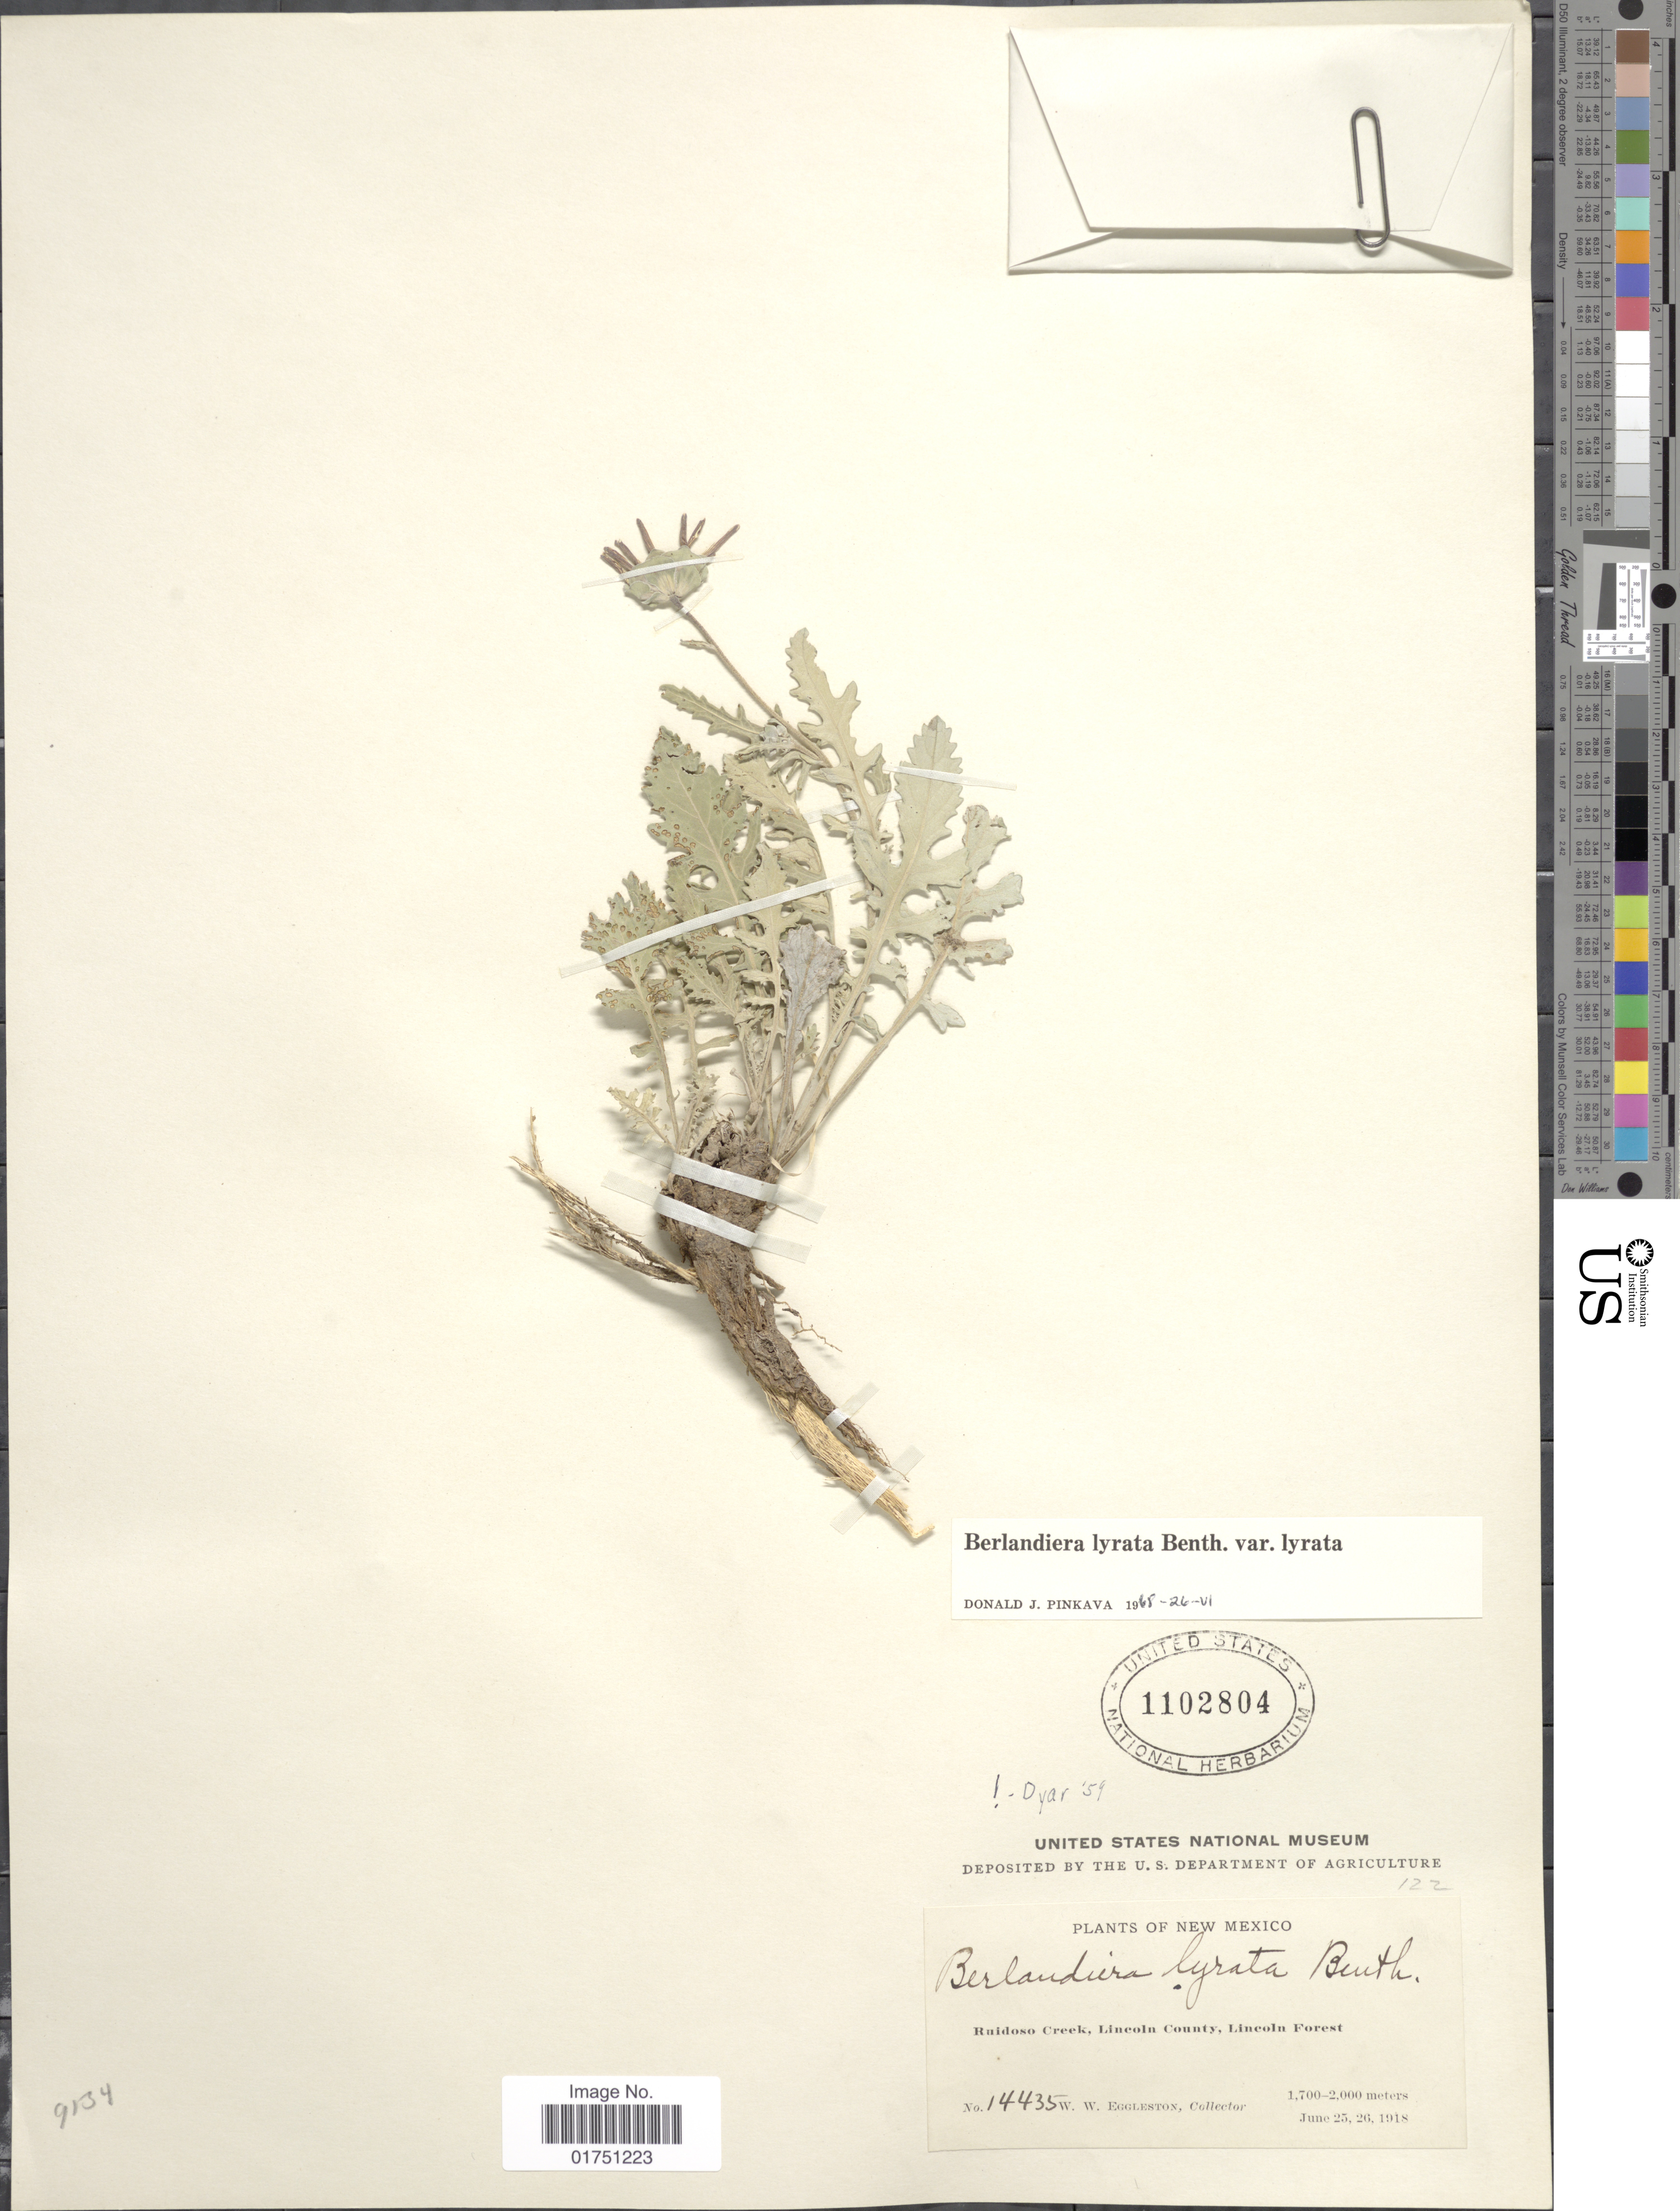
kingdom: Plantae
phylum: Tracheophyta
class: Magnoliopsida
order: Asterales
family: Asteraceae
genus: Berlandiera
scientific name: Berlandiera lyrata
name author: Benth.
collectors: W. W. Eggleston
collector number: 14435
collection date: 1918-06-25/1918-06-26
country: United States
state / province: New Mexico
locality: Ruidoso Creek, Lincoln County, Lincoln Forest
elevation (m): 1700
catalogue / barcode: US 1102804